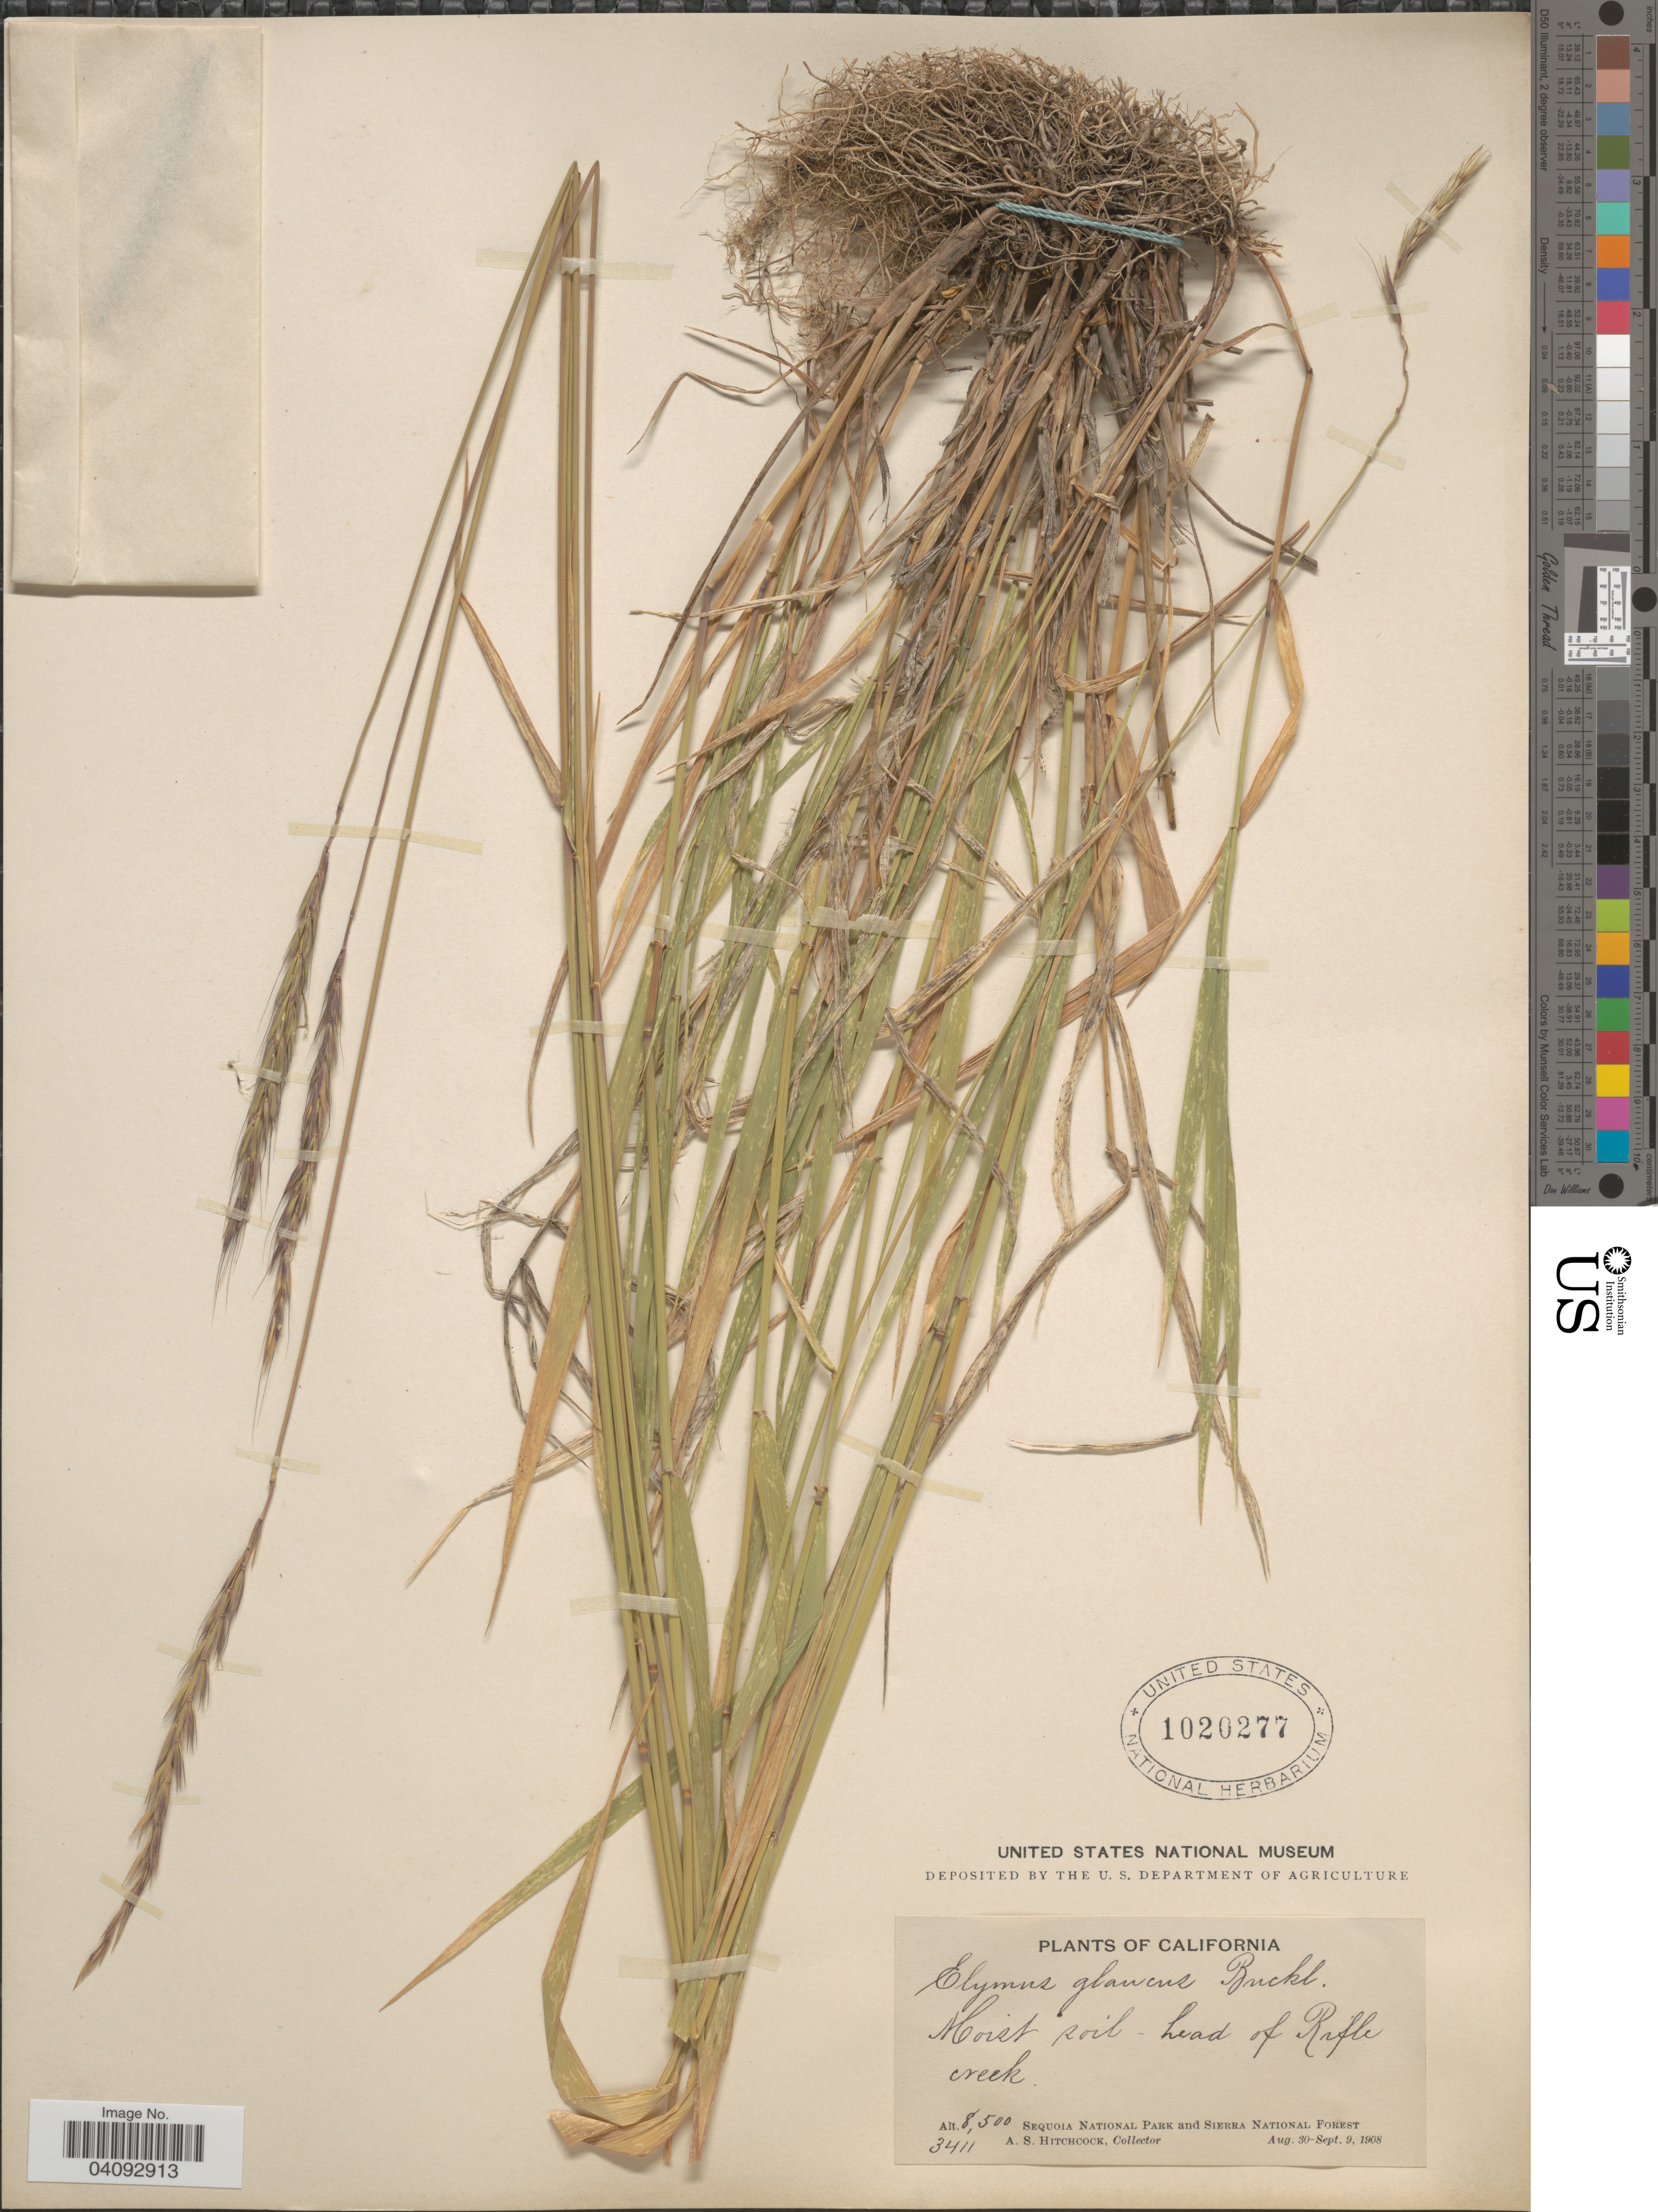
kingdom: Plantae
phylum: Tracheophyta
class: Liliopsida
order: Poales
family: Poaceae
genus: Elymus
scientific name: Elymus glaucus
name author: Buckley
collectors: A. S. Hitchcock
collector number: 3411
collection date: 1908-08-30/1908-09-09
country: United States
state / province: California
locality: Moist soil - head of Rifle creek. Sequoia National Park and Sierra National Forest.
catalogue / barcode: US 1020277